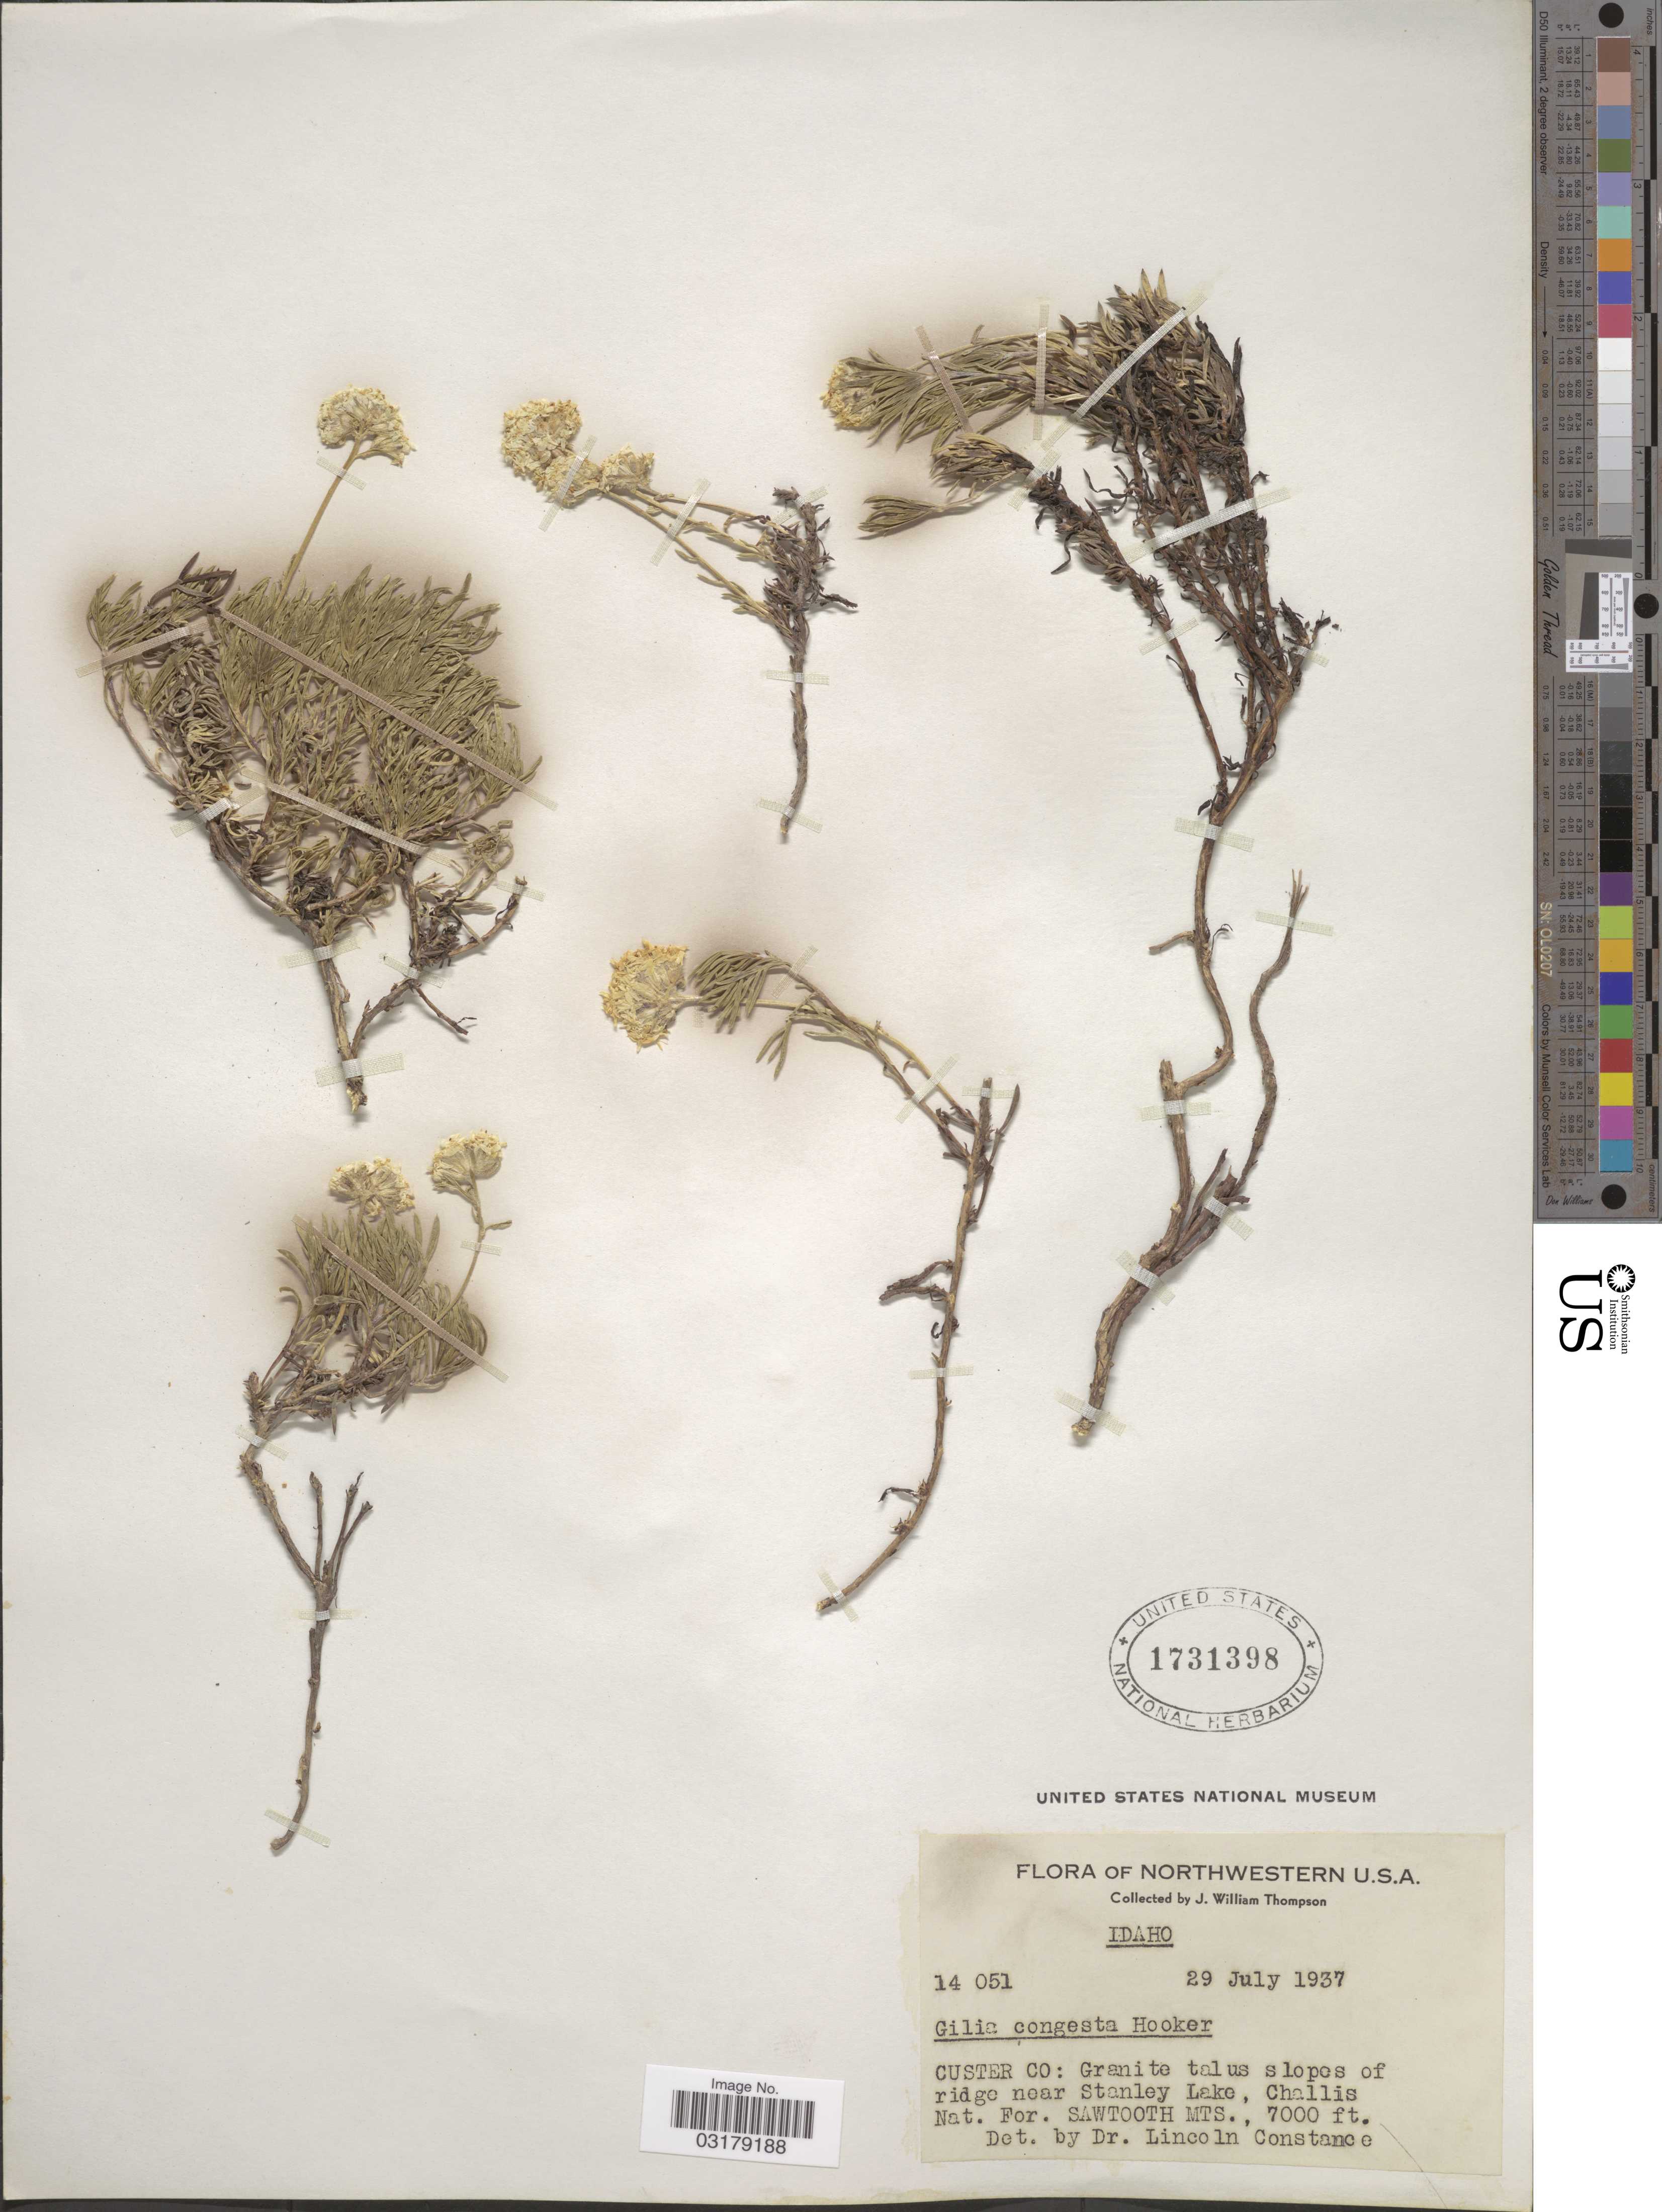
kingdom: Plantae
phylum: Tracheophyta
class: Magnoliopsida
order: Ericales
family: Polemoniaceae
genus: Ipomopsis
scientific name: Ipomopsis congesta subsp. viridis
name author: (Cronquist) A. Day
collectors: J. W. Thompson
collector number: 14051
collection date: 1937-07-29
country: United States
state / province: Idaho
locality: Northwestern U.S.A. CUSTER CO: Granite talus slopes of ridge near Stanley Lake, Challis Nat. For. SAWTOOTH MTS.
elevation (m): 2134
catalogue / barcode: US 1731398